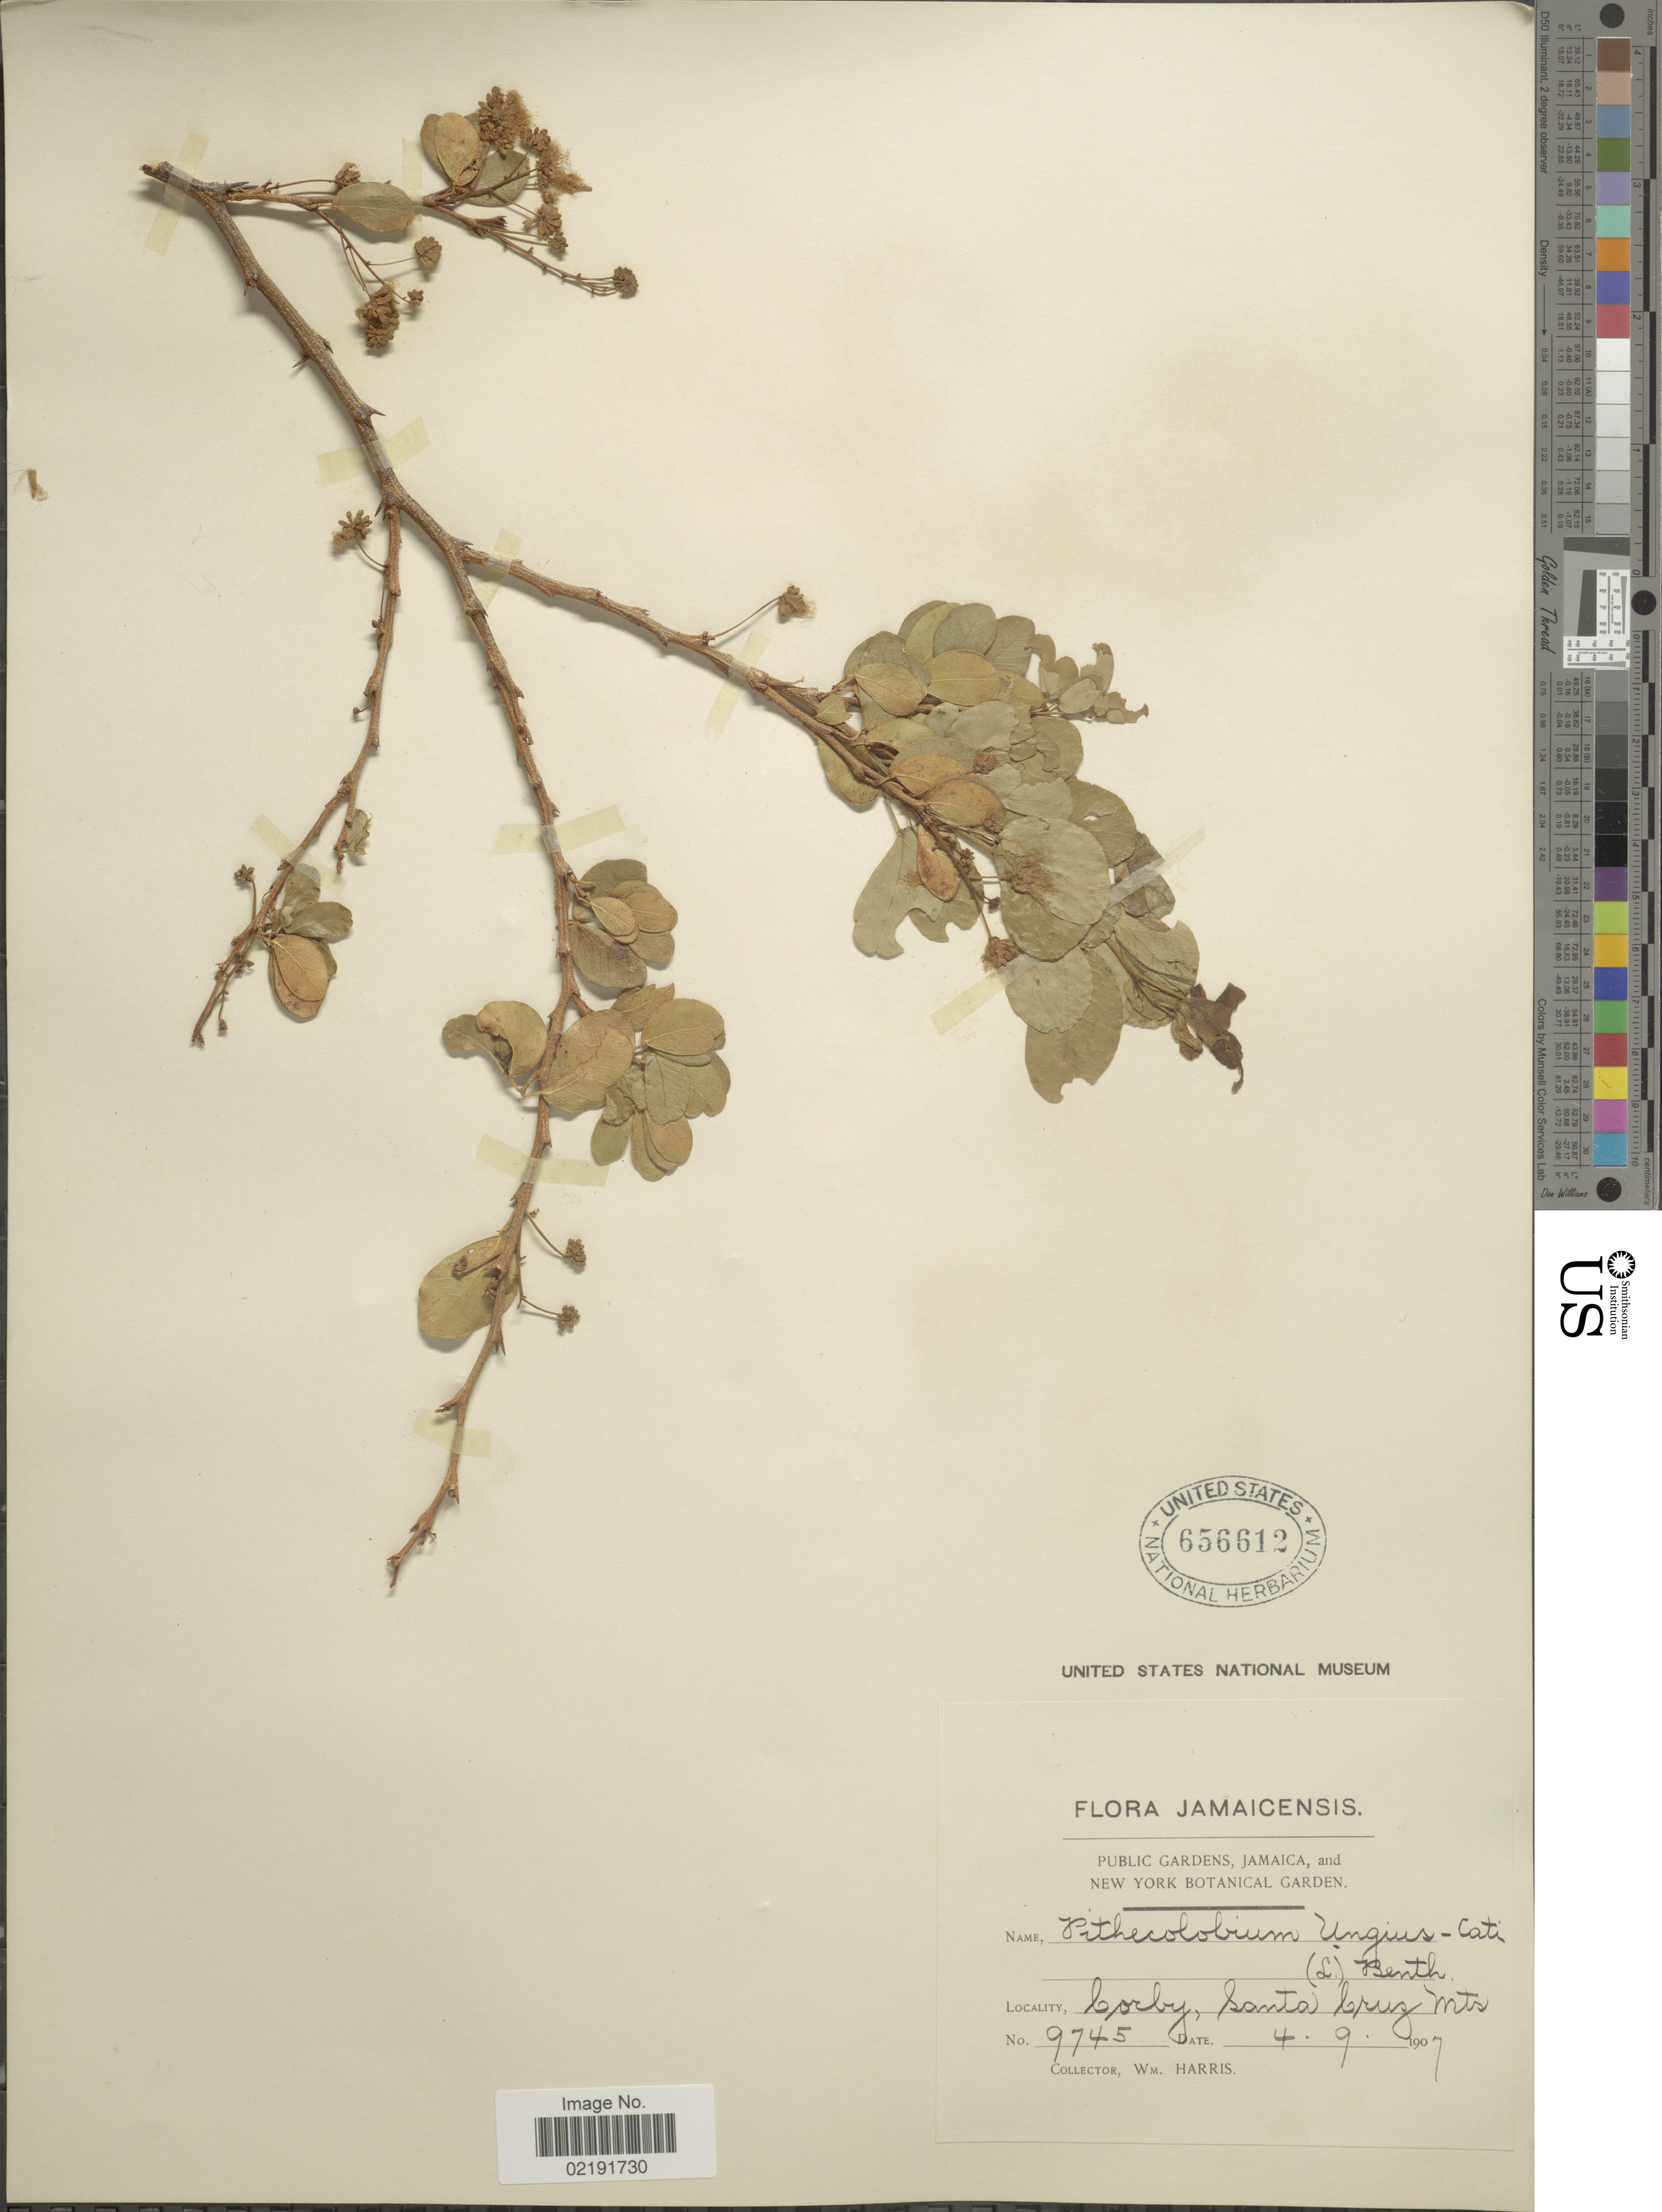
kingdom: Plantae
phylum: Tracheophyta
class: Magnoliopsida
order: Fabales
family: Fabaceae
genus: Pithecellobium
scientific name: Pithecellobium unguis-cati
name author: (L.) Benth.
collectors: W. Harris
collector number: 9745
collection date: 1907-09-04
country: Jamaica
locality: Corby, Santa Cruz Mts.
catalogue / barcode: US 656612